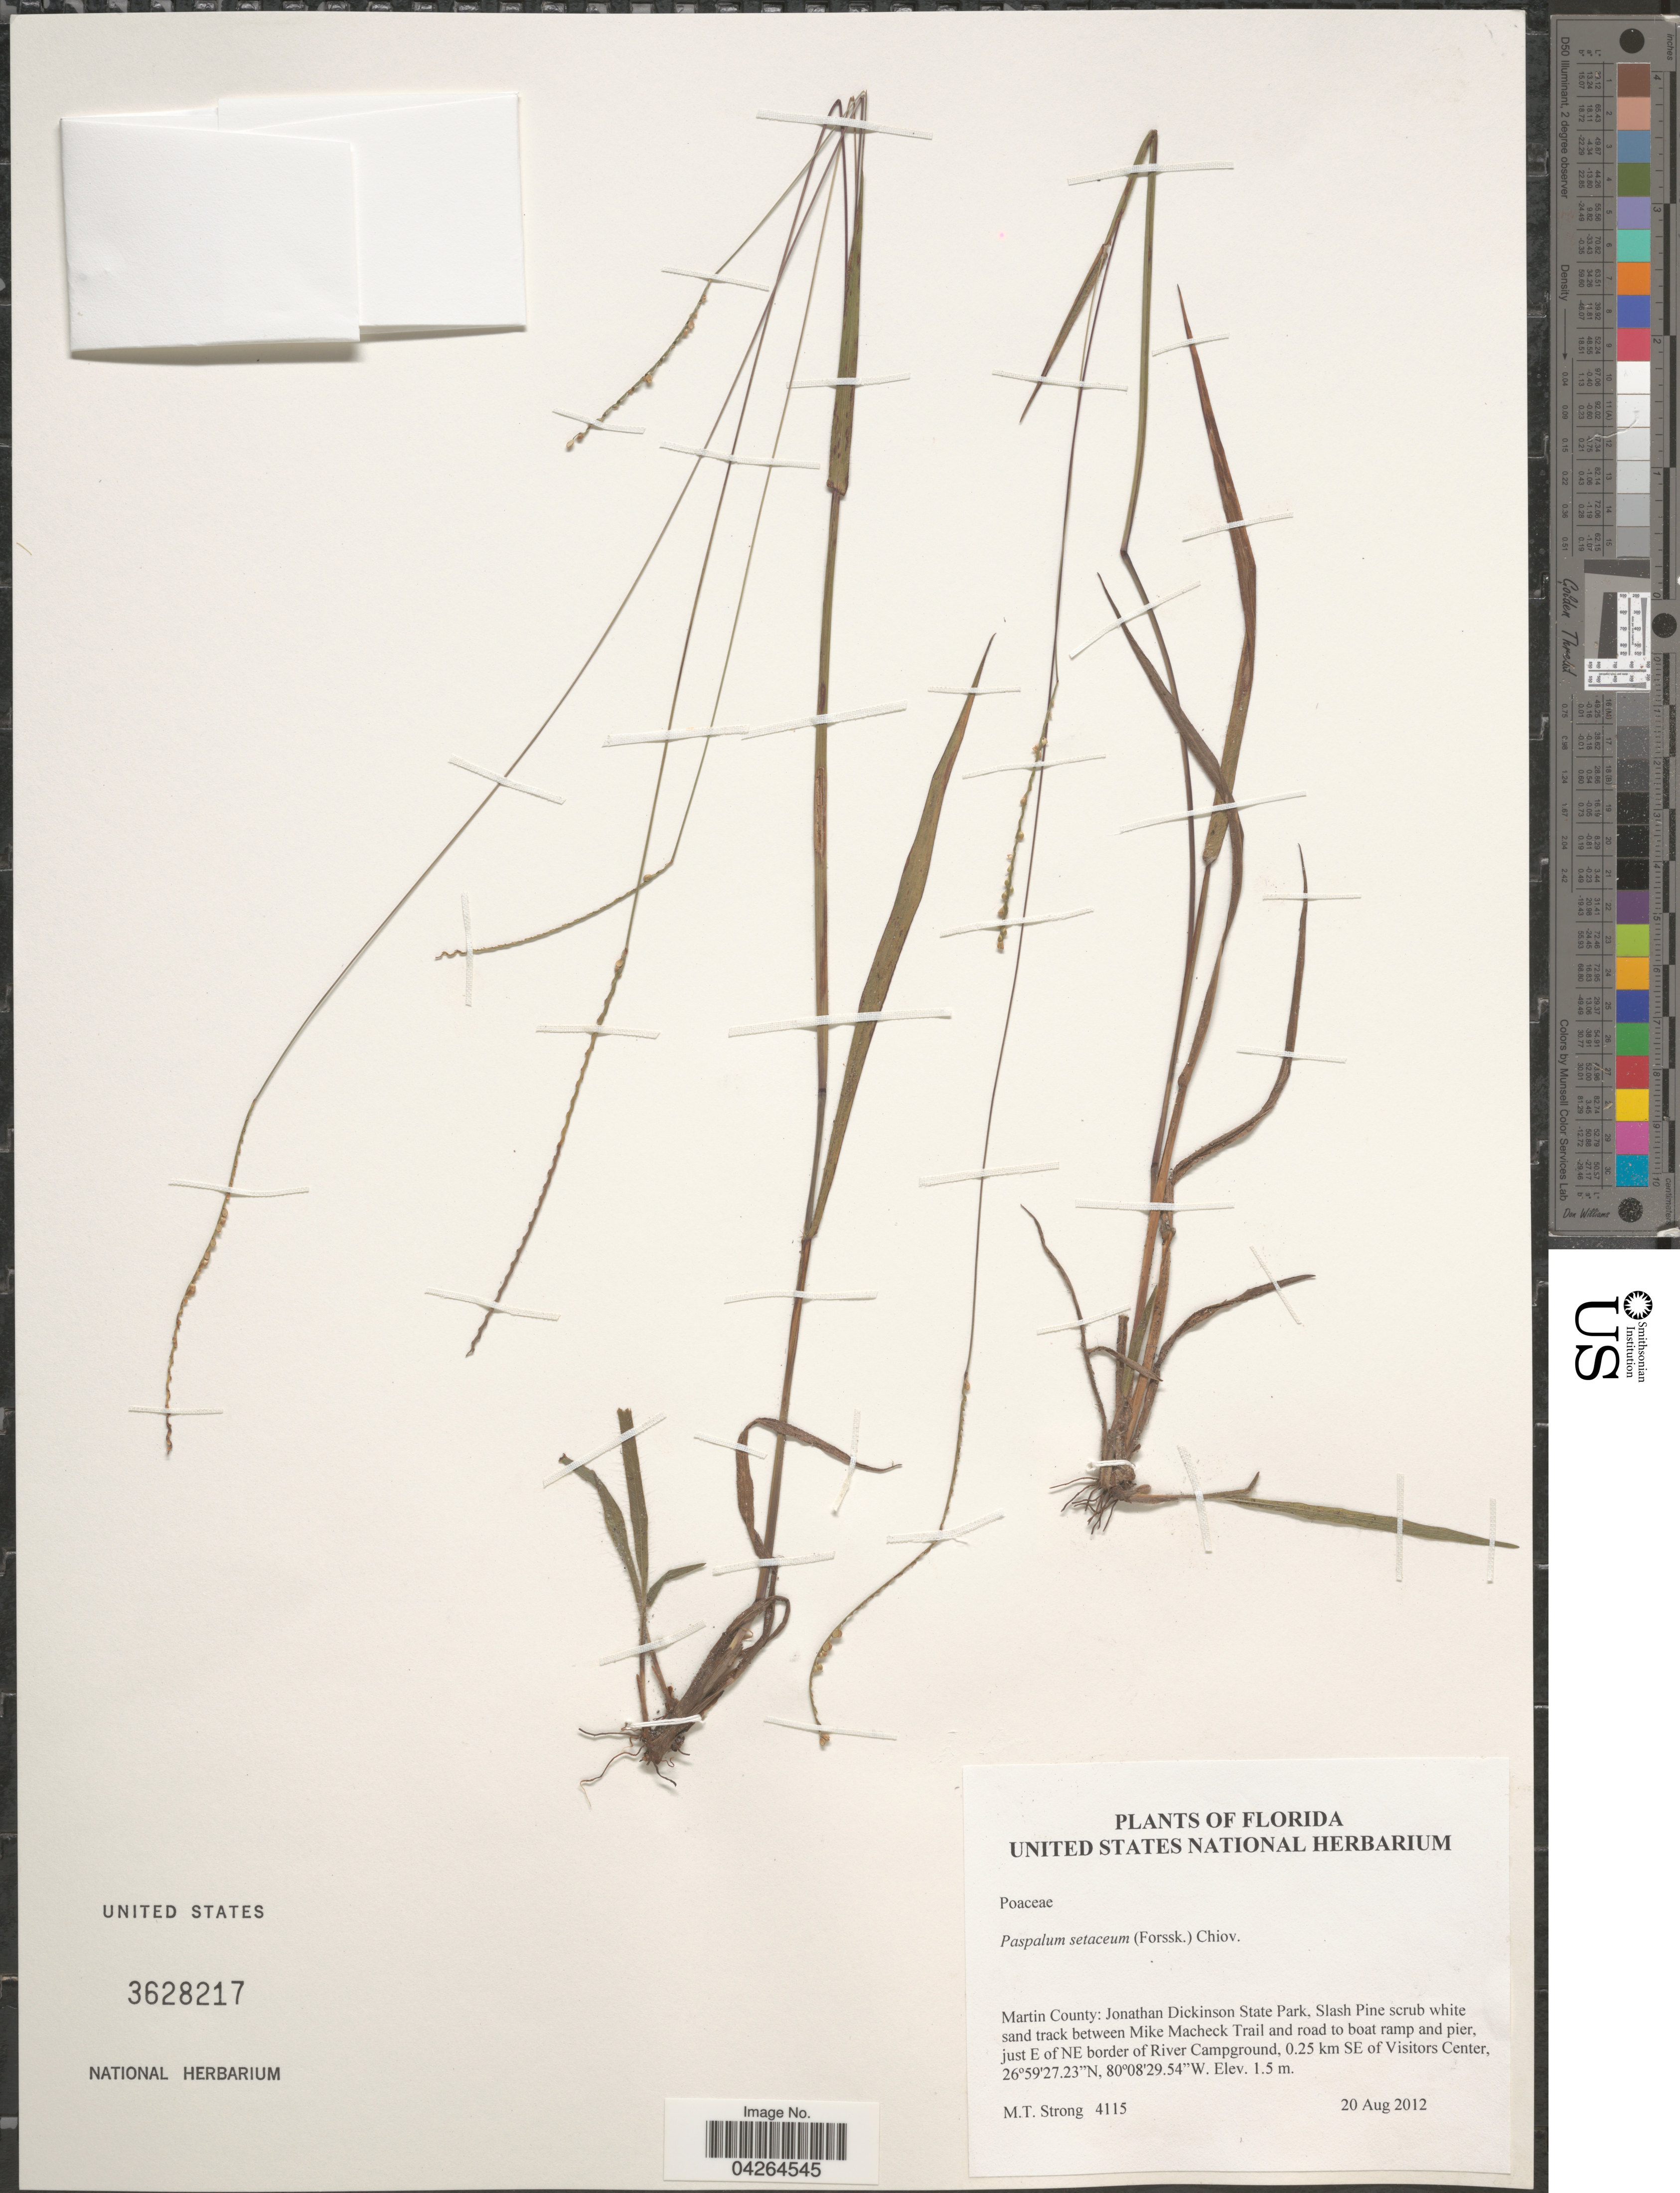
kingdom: Plantae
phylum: Tracheophyta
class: Liliopsida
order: Poales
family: Poaceae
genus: Paspalum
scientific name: Paspalum setaceum var. setaceum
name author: Michx.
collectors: M. T. Strong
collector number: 4115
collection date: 2012-08-20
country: United States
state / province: Florida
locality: Martin County: Jonathan Dickinson State Park. Slash Pine scrub white sand track between Mike Macheck Trail and road to boat ramp and pier, just E of NE border of River Campground, 0.25 km SE of Visitors Center.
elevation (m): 1.5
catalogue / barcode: US 3628217